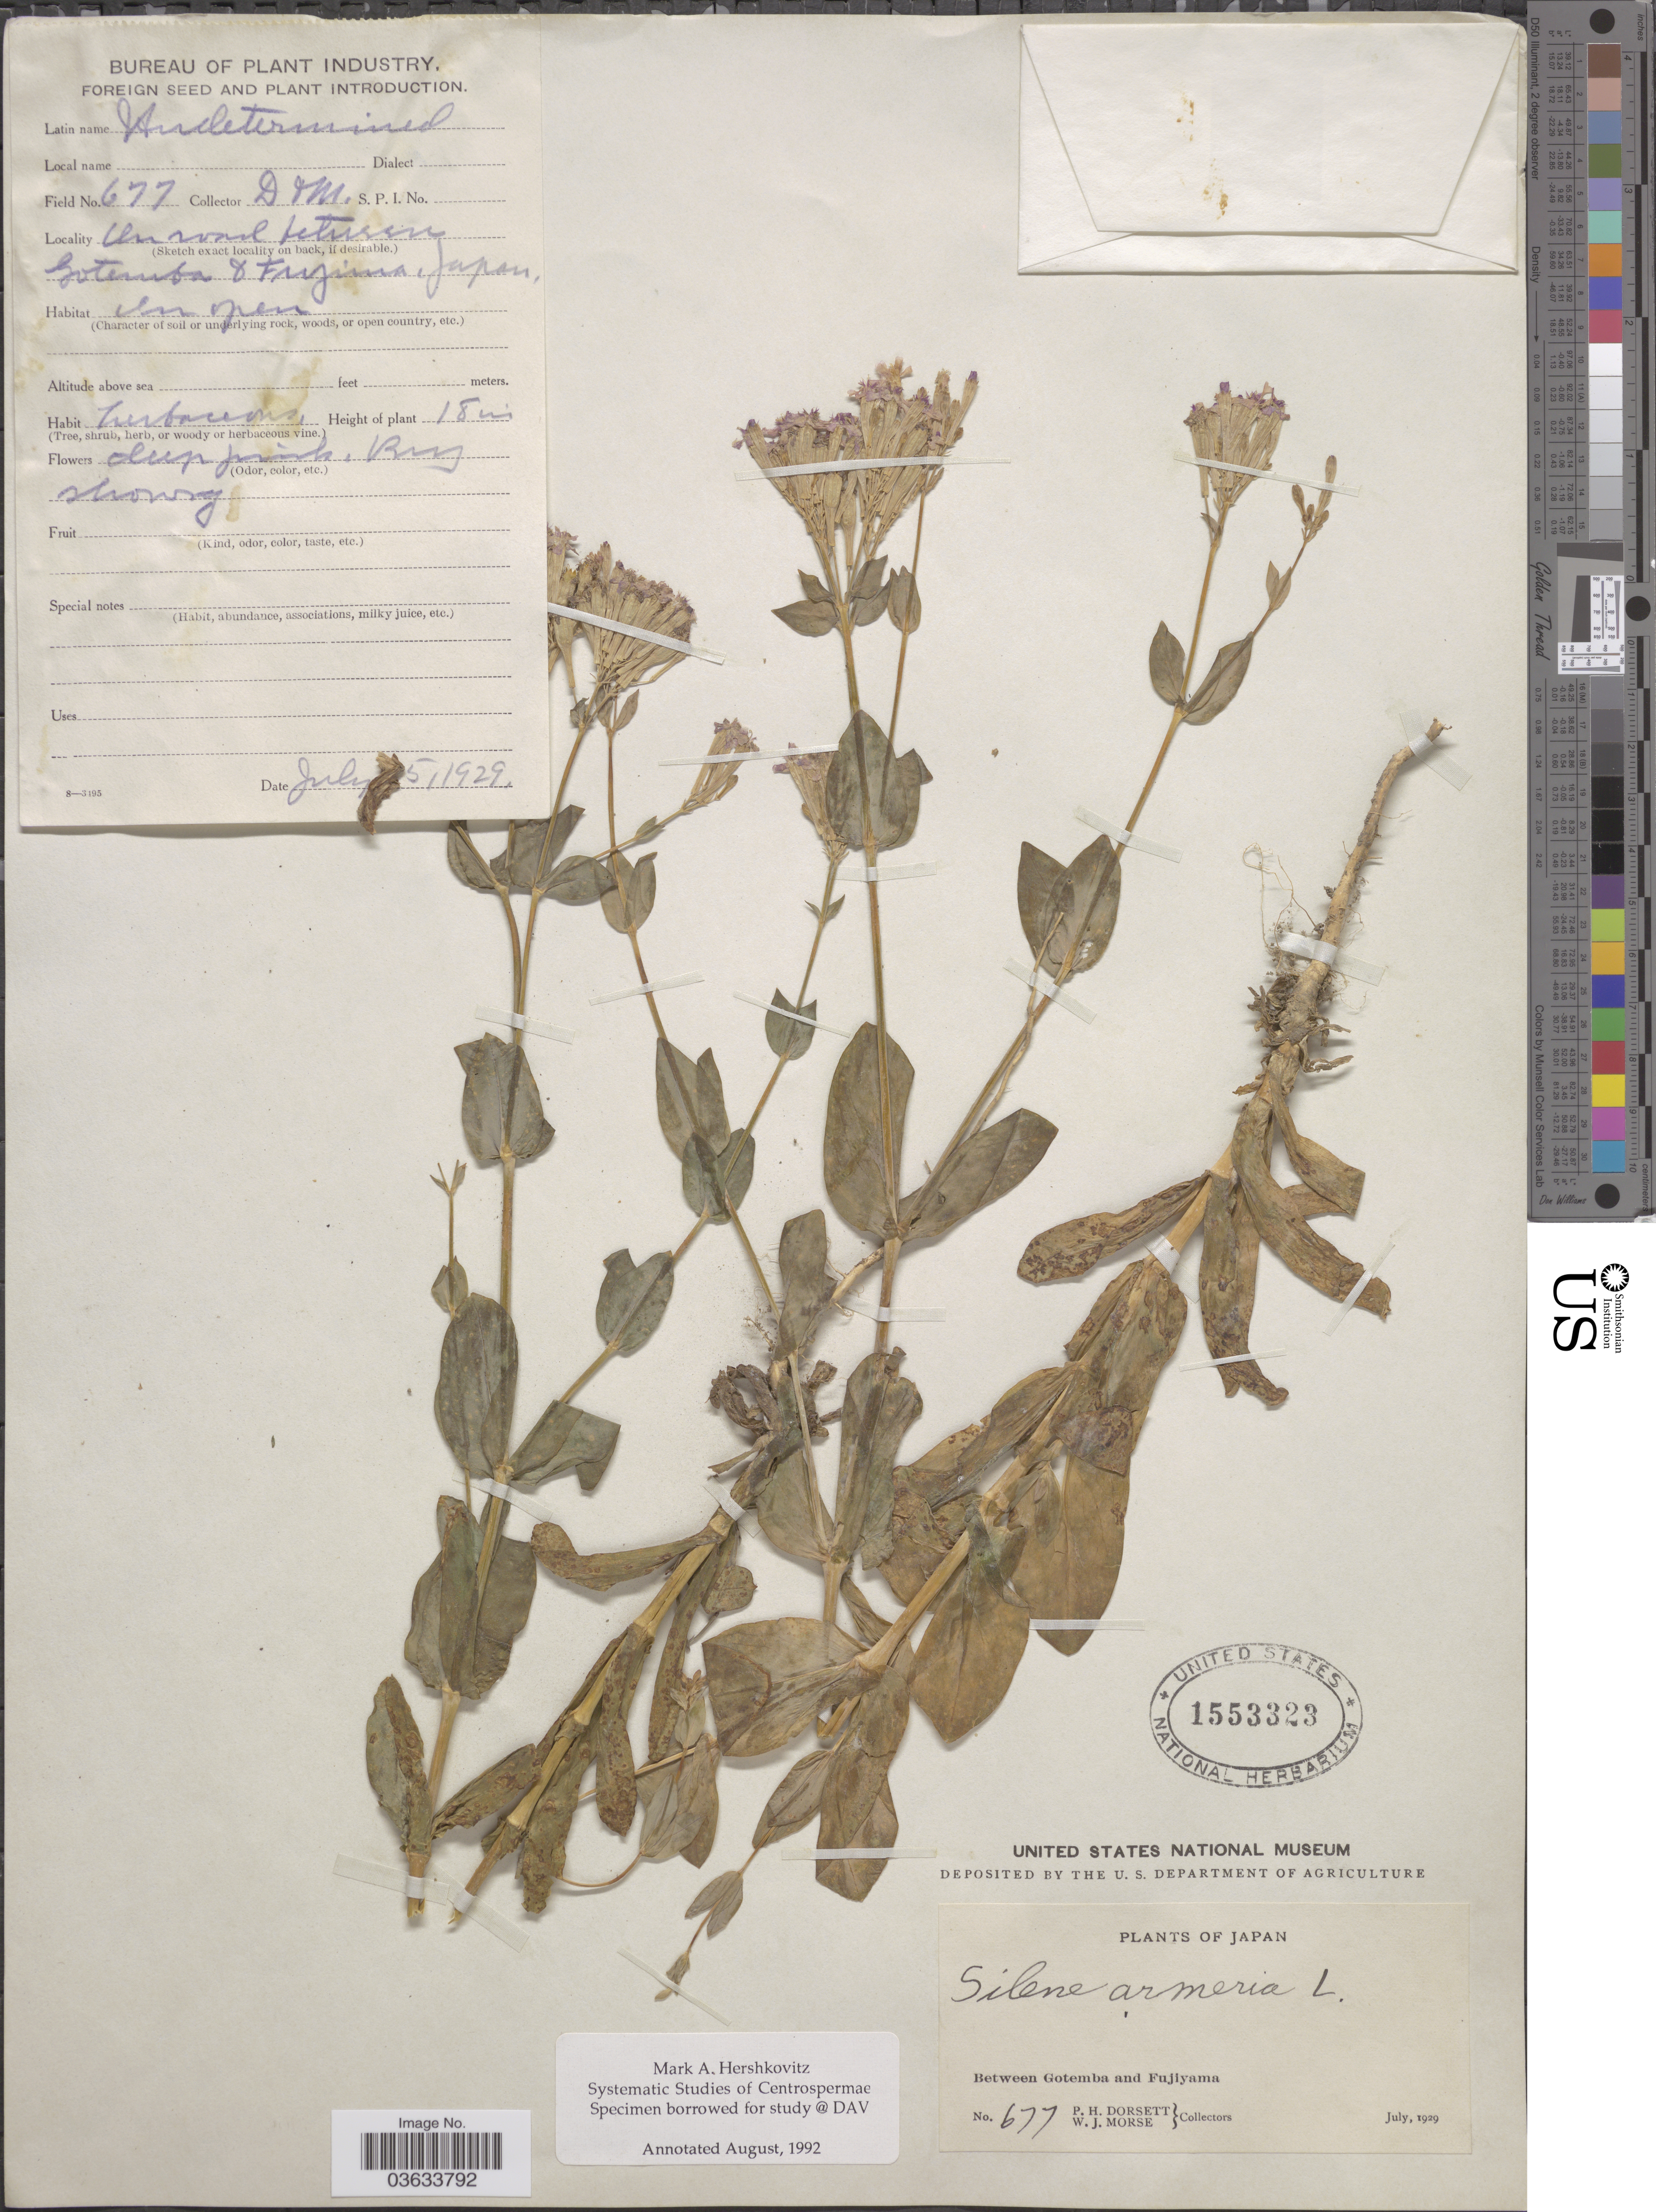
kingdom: Plantae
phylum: Tracheophyta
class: Magnoliopsida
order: Caryophyllales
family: Caryophyllaceae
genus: Atocion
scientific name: Atocion armeria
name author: (L.) Raf.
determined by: U.S. National Herbarium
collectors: P. H. Dorsett & W. J. Morse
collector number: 677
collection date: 1929-07-15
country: Japan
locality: On road between Gotemba and Fujiyama.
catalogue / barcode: US 1553323